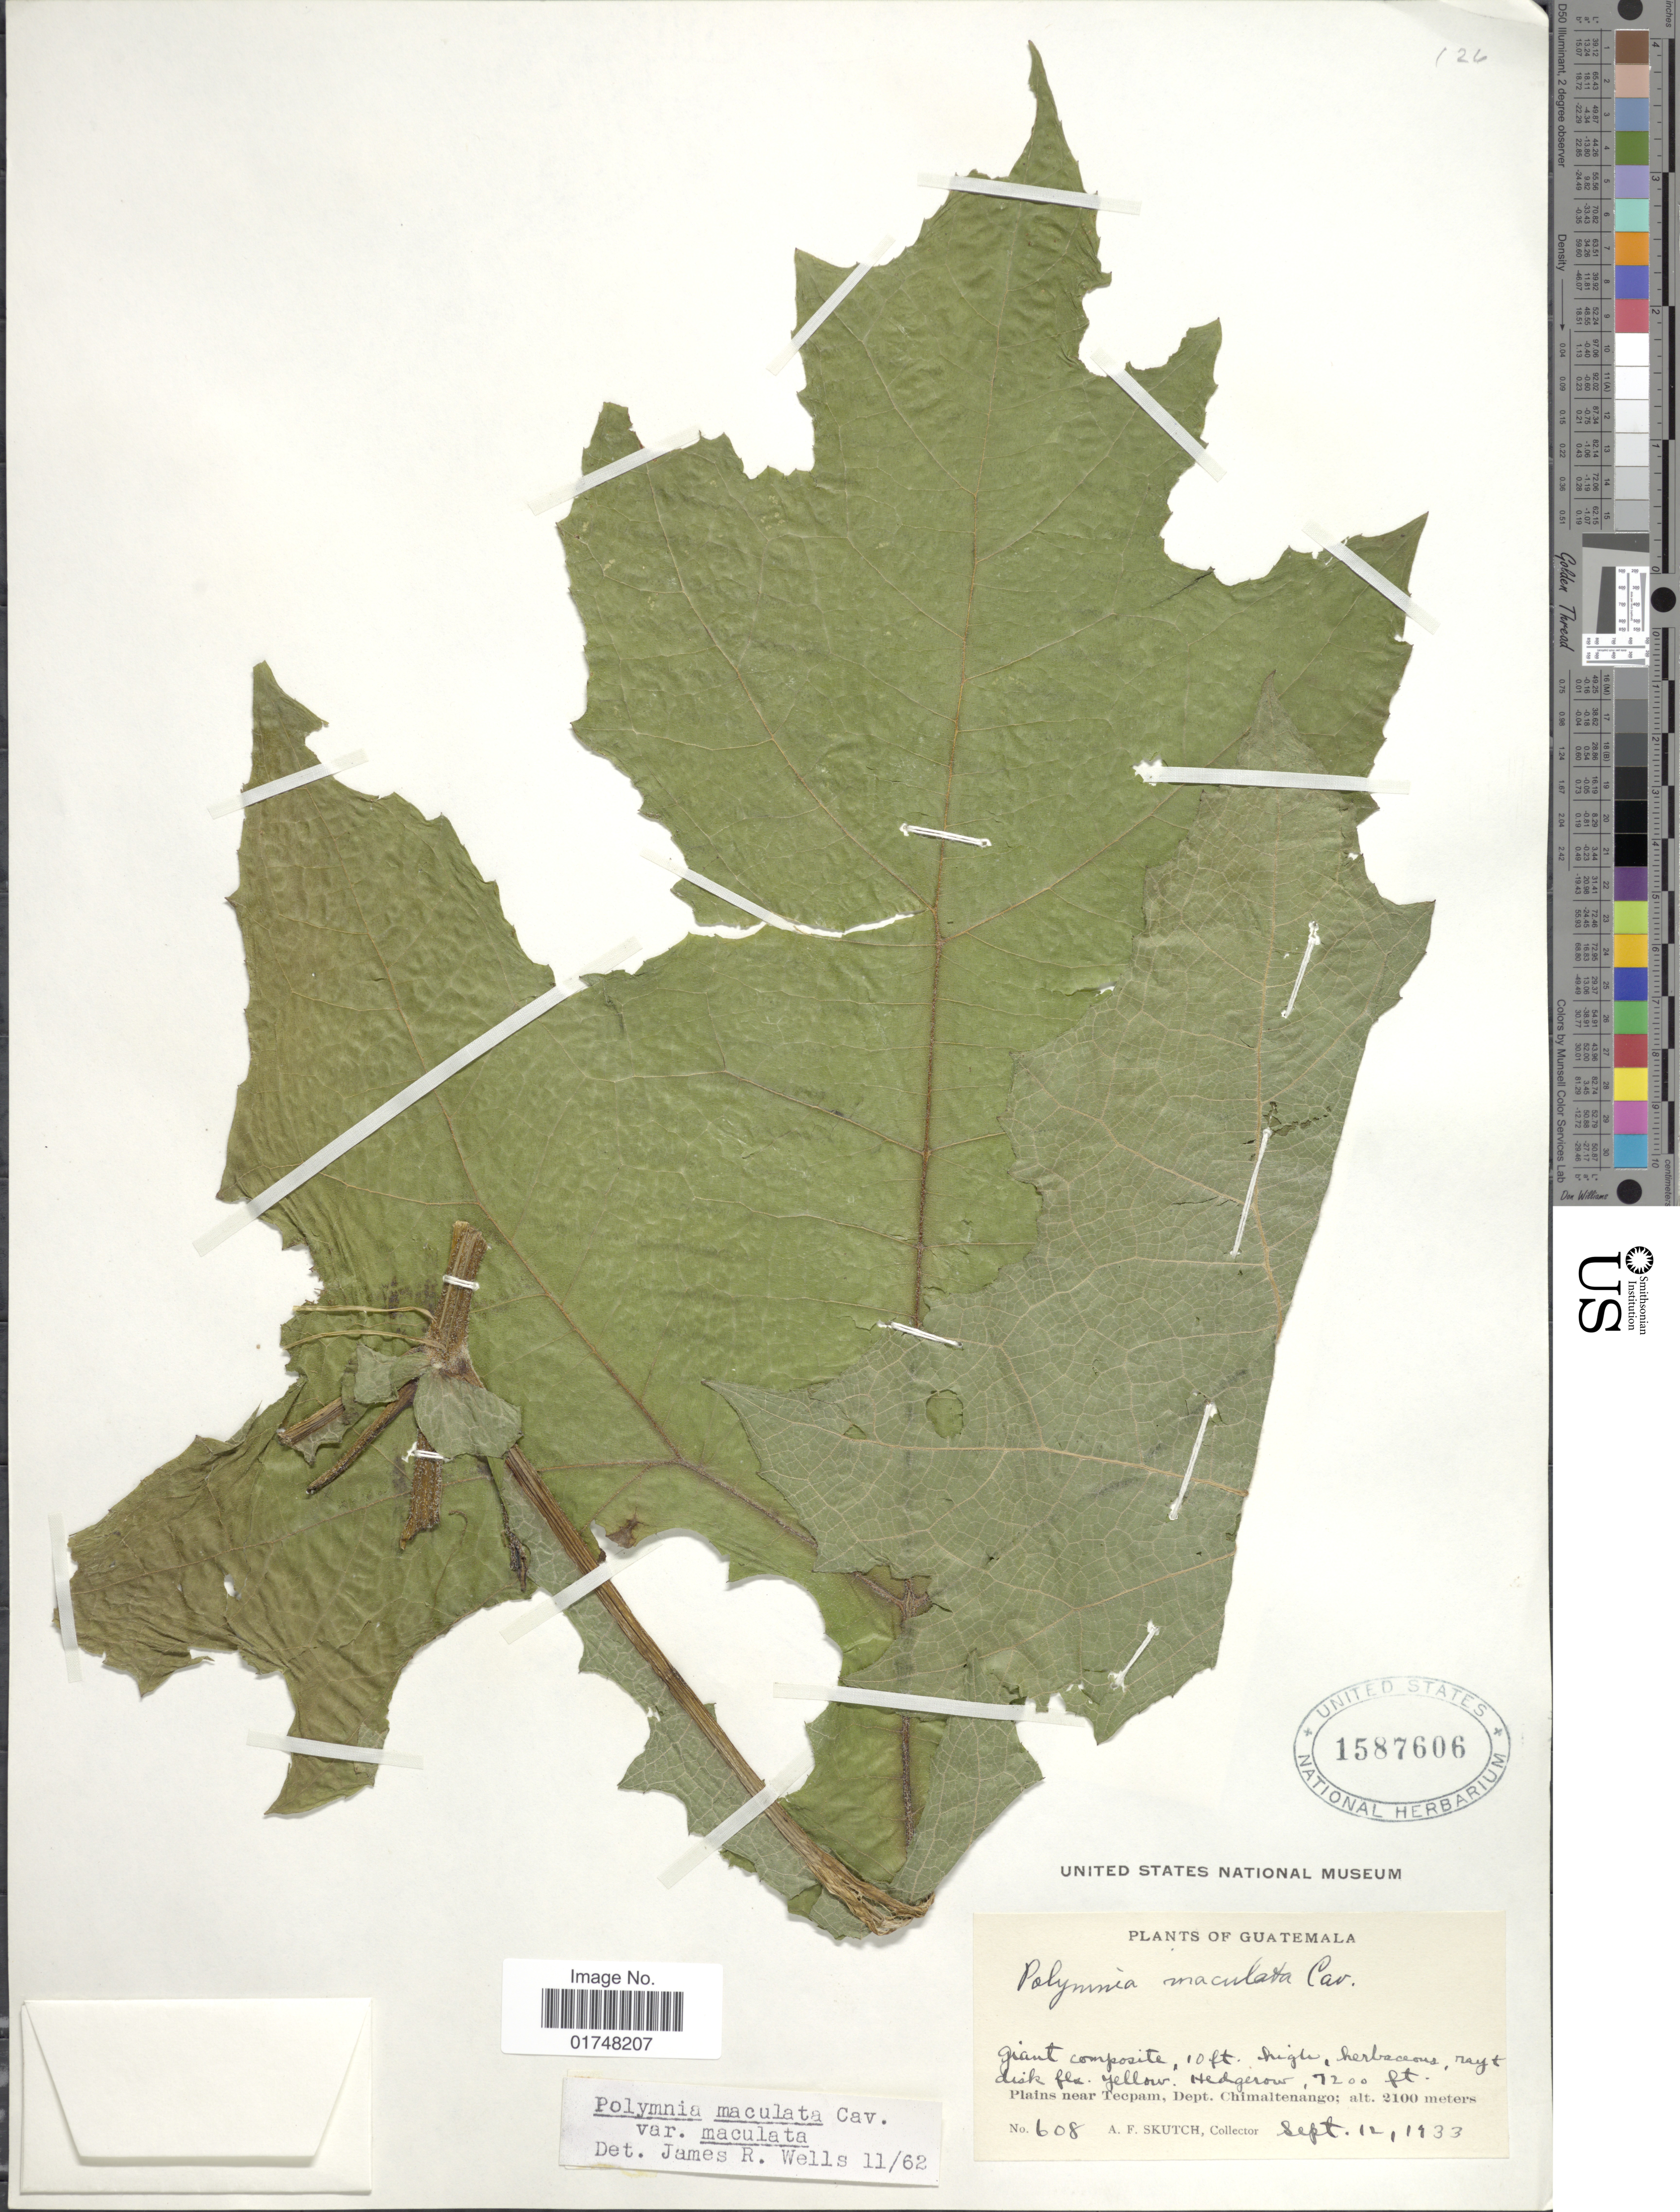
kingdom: Plantae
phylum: Tracheophyta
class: Magnoliopsida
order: Asterales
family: Asteraceae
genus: Smallanthus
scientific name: Smallanthus maculatus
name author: (Cav.) H. Rob.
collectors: A. F. Skutch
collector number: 608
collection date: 1933-09-12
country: Guatemala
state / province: Chimaltenango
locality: Plains near Tecpan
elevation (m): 2195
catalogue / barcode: US 1587606